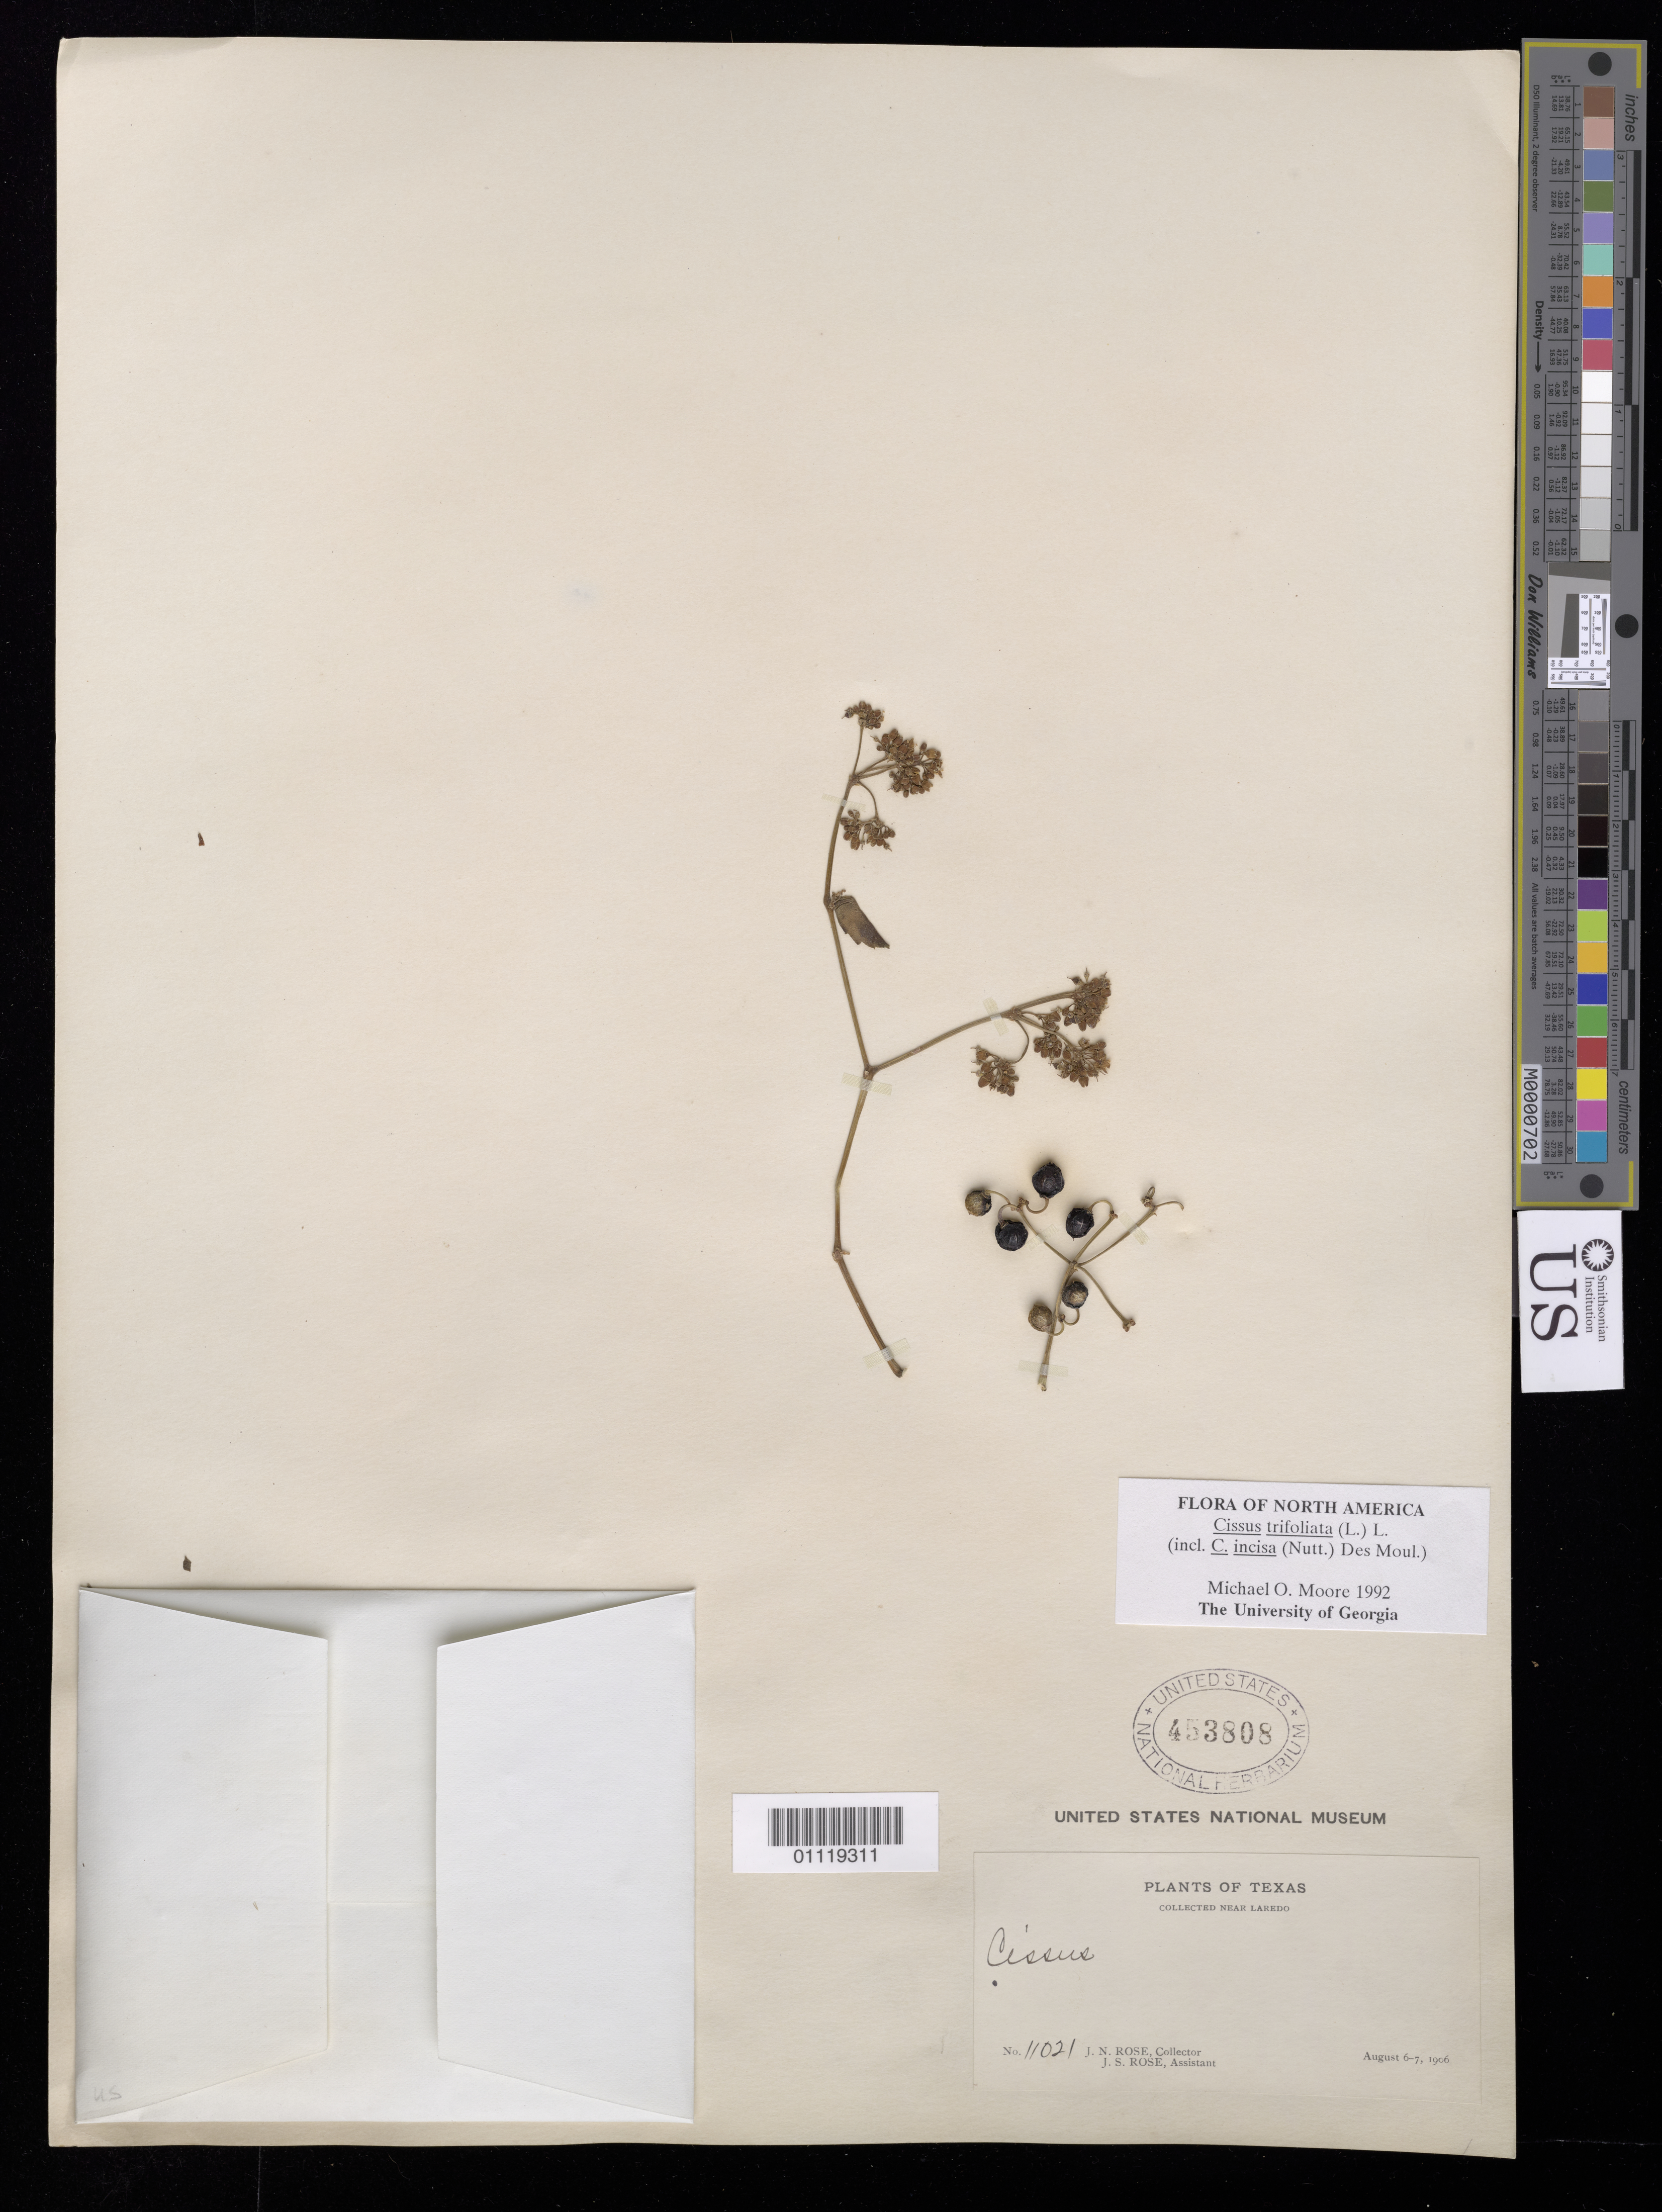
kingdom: Plantae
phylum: Tracheophyta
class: Magnoliopsida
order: Vitales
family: Vitaceae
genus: Cissus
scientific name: Cissus trifoliata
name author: (L.) L.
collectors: J. N. Rose & J. S. Rose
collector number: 11021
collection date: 1906-08-06/1906-08-07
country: United States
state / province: Texas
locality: Near Laredo.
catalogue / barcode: US 453808